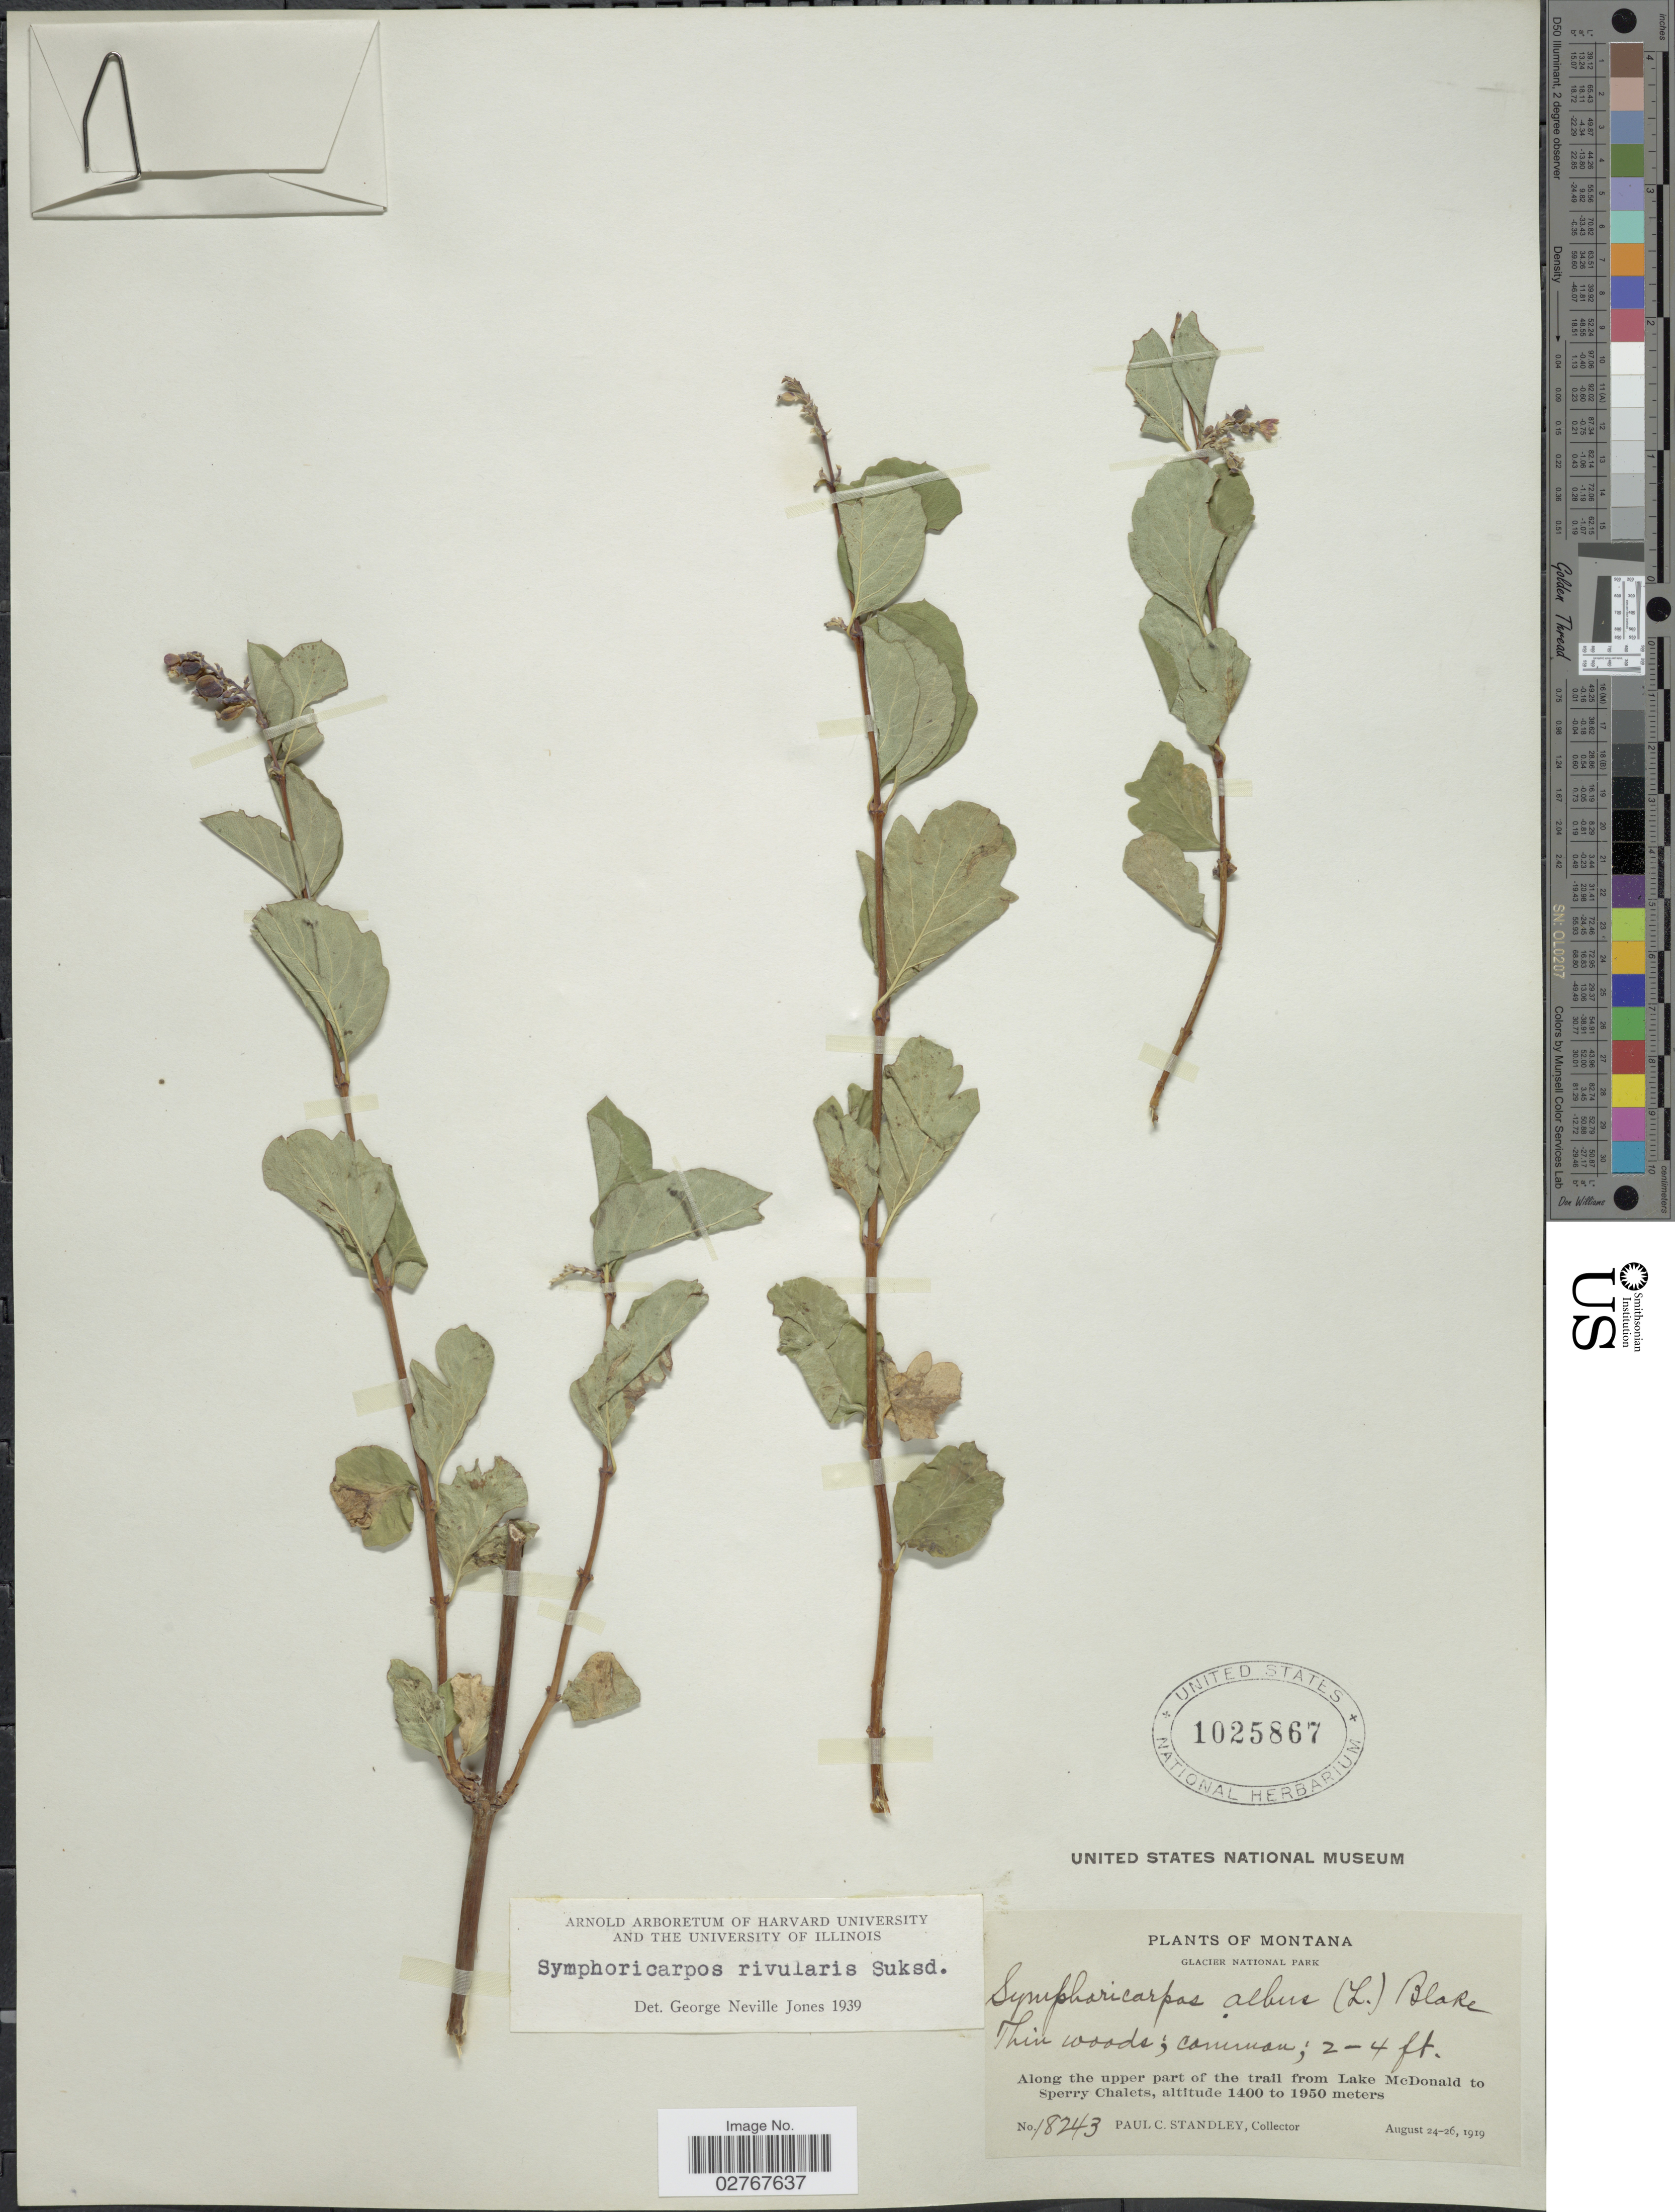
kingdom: Plantae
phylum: Tracheophyta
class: Magnoliopsida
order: Dipsacales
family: Caprifoliaceae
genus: Symphoricarpos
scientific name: Symphoricarpos rivularis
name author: Suksd.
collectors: P. C. Standley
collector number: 18243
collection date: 1919-08-24/1919-08-26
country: United States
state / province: Montana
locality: Glacier National Park. Along the upper part of the trail from Lake McDonald to Sperry Chalets.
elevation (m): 1400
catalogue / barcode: US 1025867